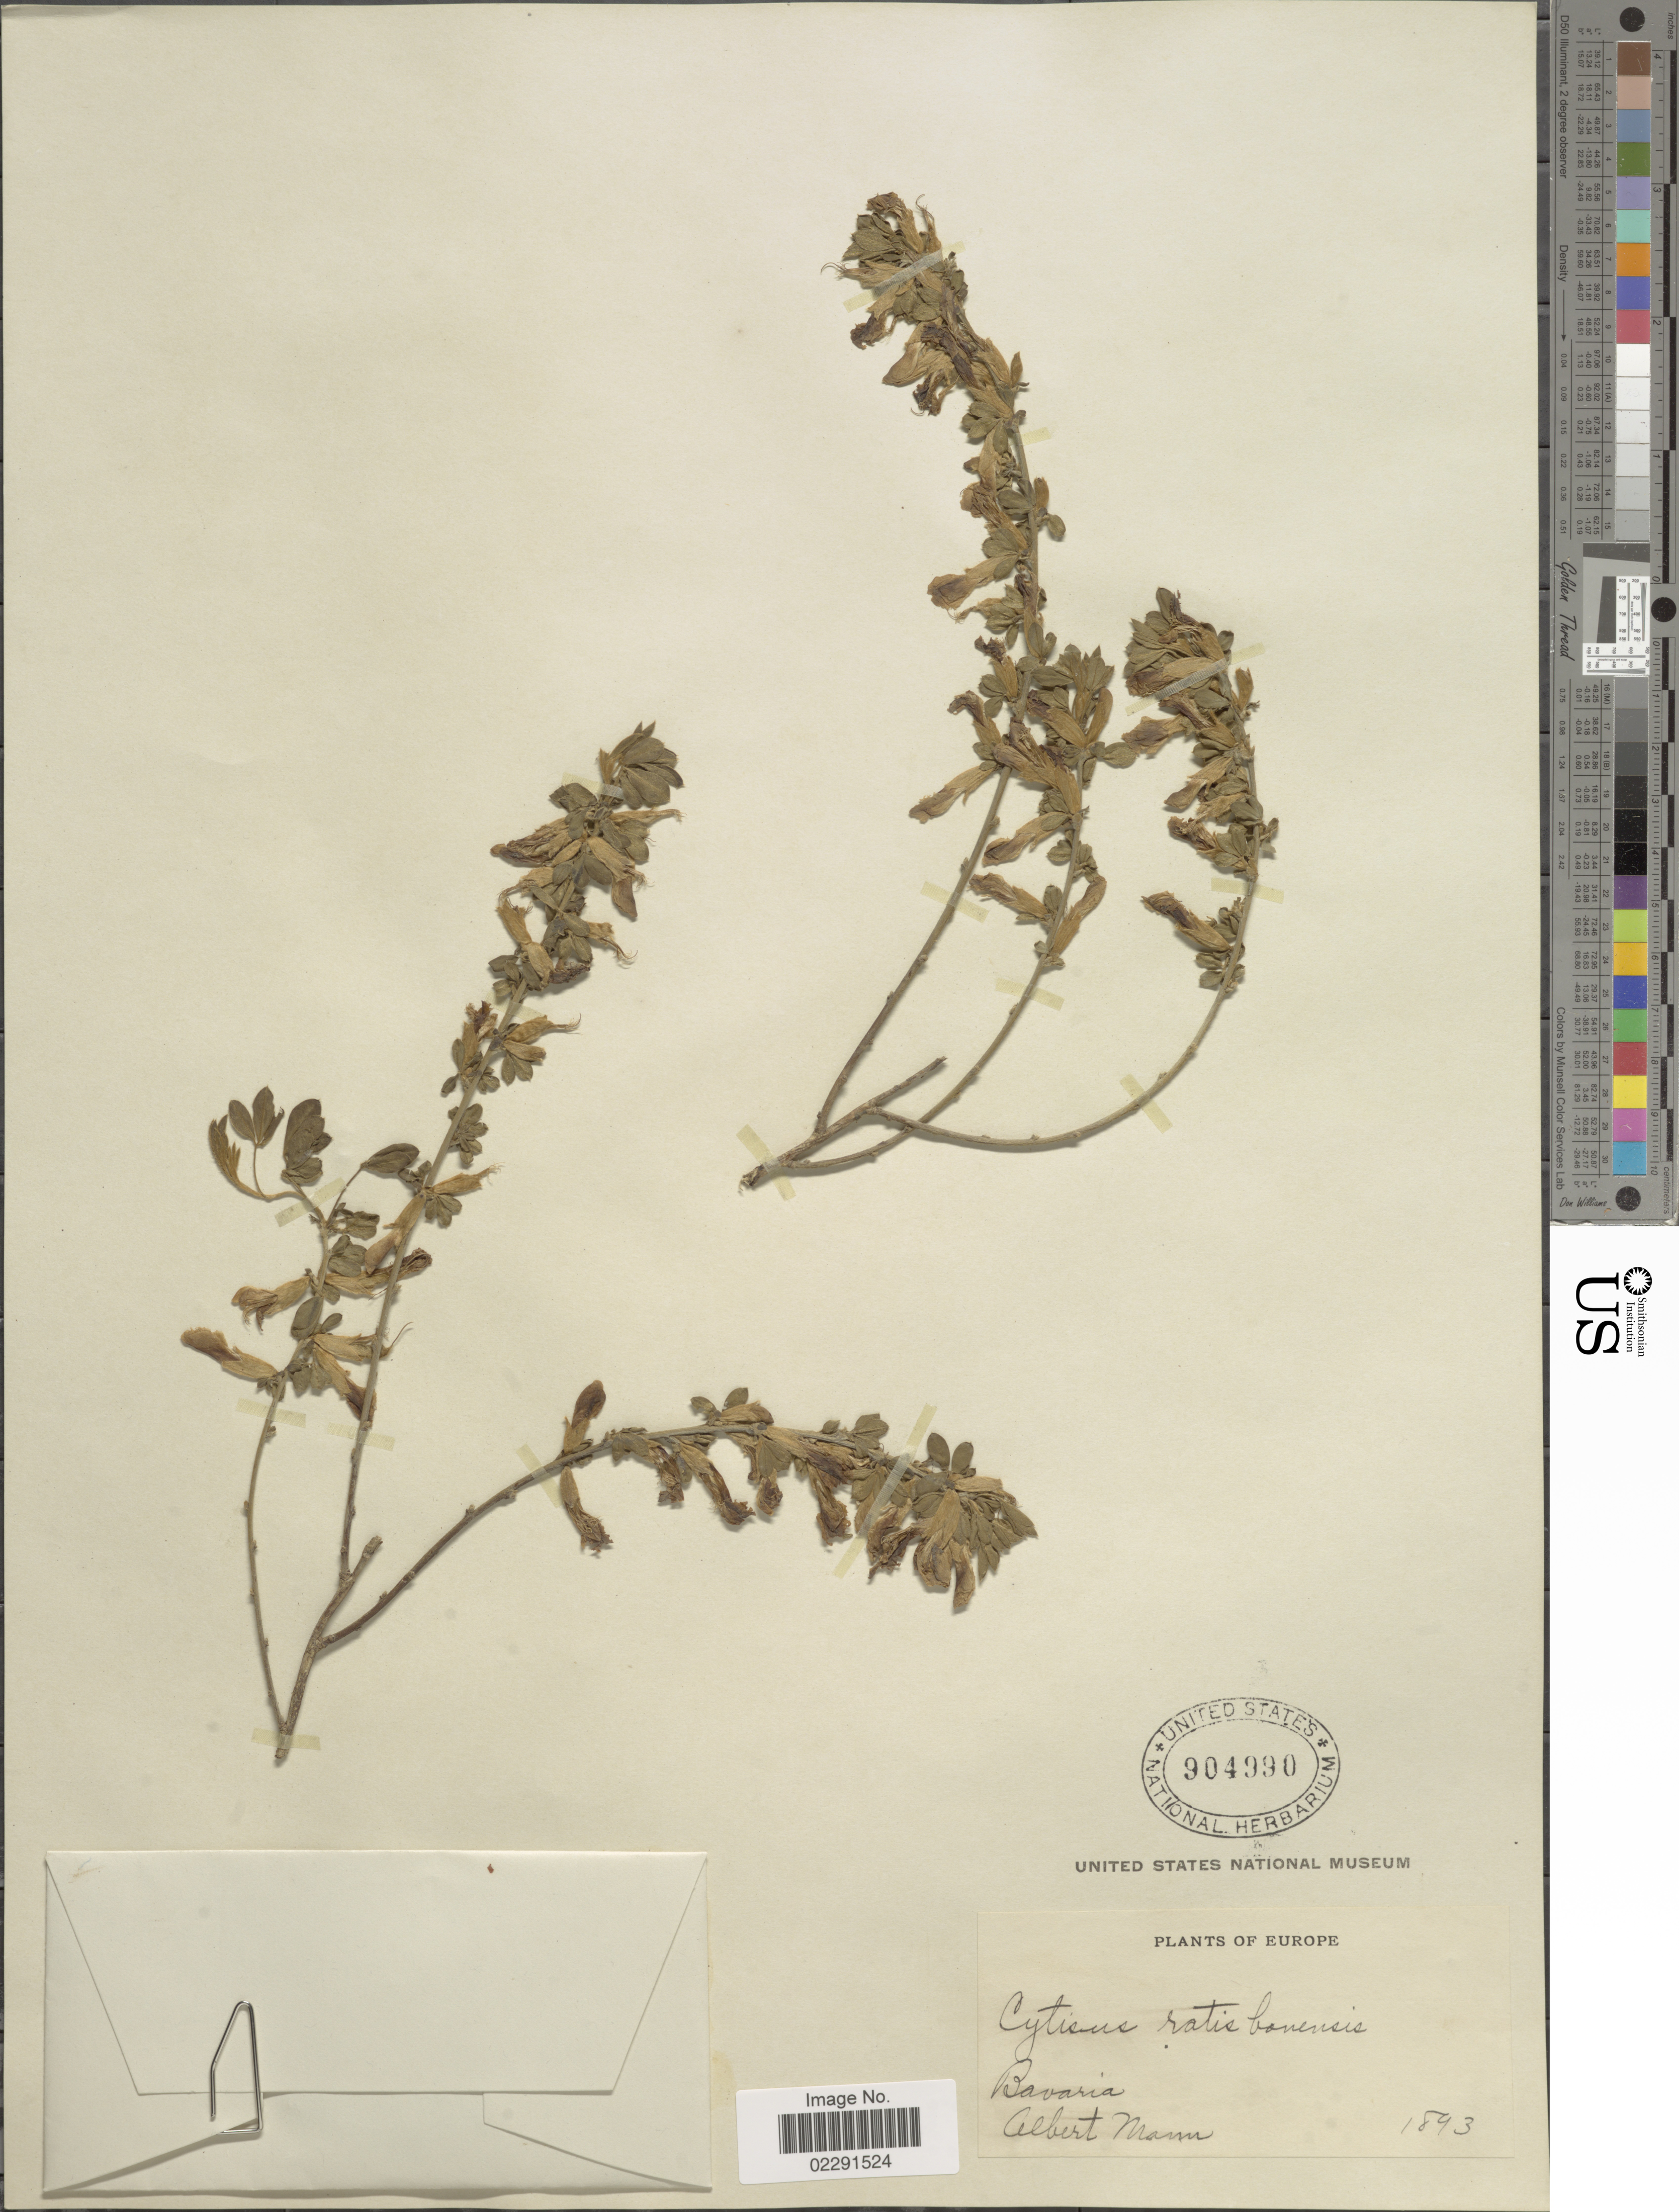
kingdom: Plantae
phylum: Tracheophyta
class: Magnoliopsida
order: Fabales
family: Fabaceae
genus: Cytisus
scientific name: Cytisus ratisbonensis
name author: Schaeff.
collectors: A. Mann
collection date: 1893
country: Germany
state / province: Bayern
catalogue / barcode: US 904990